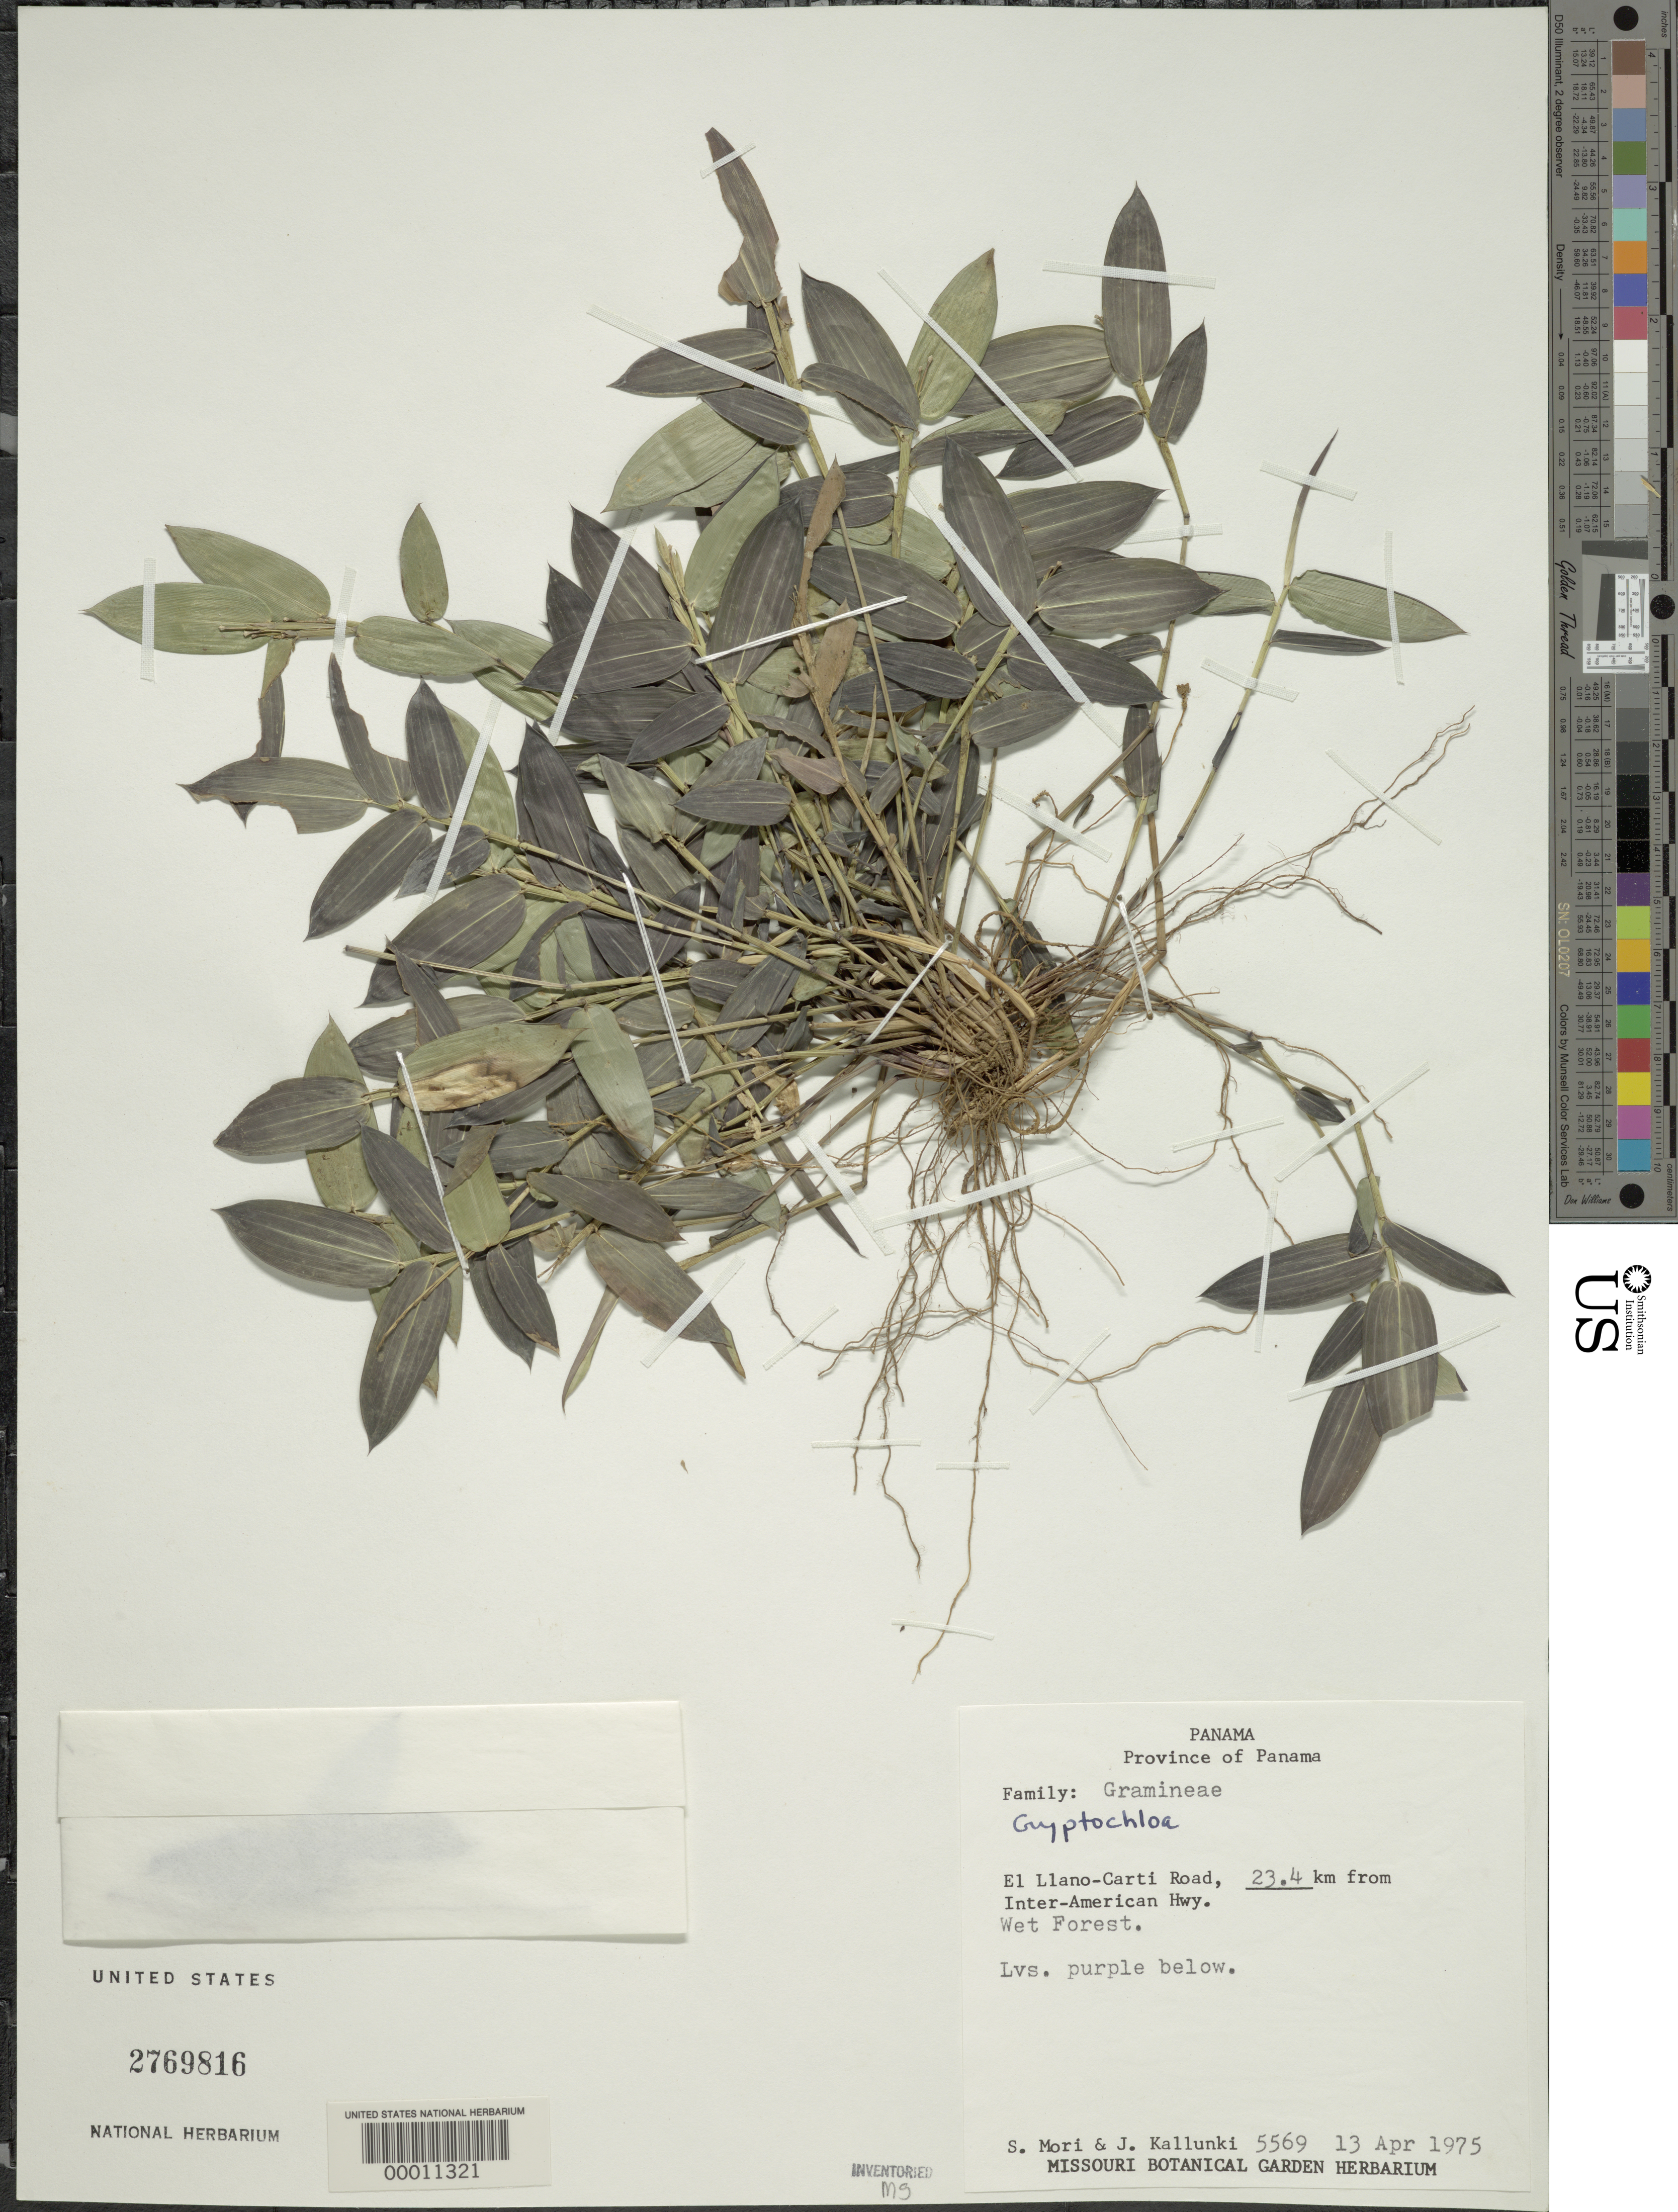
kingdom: Plantae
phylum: Tracheophyta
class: Liliopsida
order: Poales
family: Poaceae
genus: Cryptochloa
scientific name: Cryptochloa sp.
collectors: S. Mori & J. Kallunki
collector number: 5569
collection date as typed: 13 Apr 1975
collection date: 1975-04-13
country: Panama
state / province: Panamá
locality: El Llano, Carti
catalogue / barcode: US 2769816